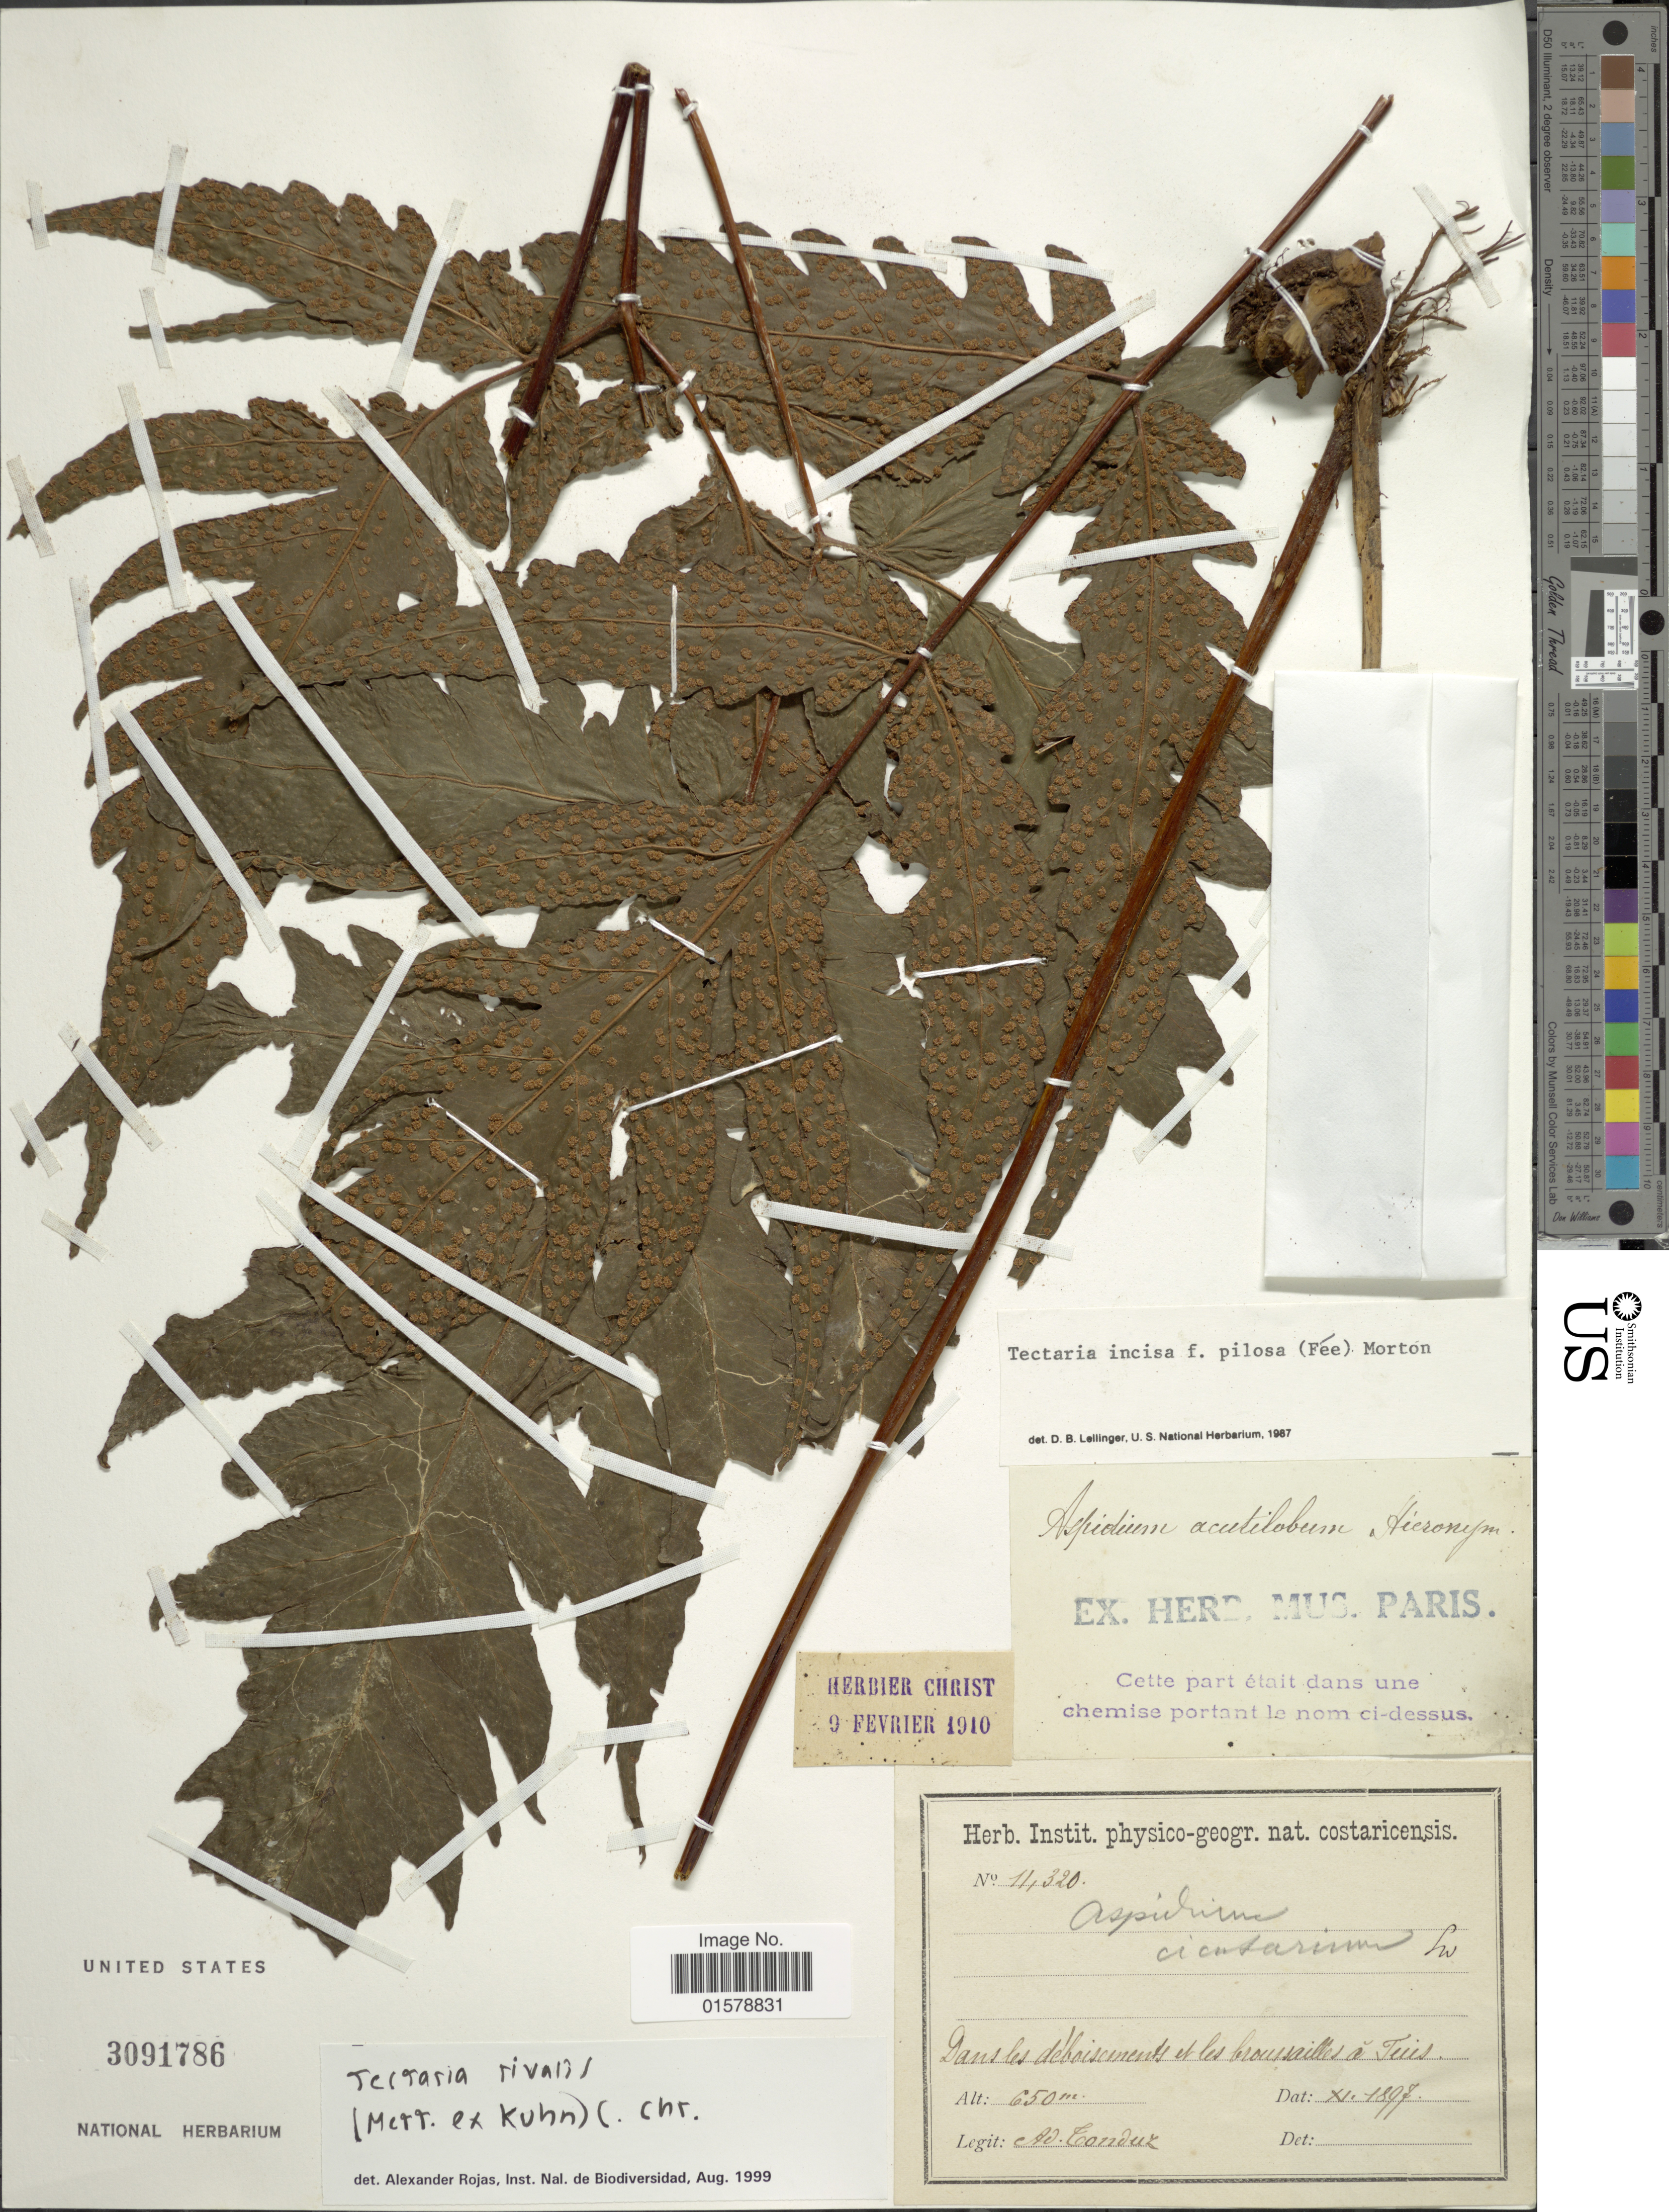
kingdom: Plantae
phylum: Tracheophyta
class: Polypodiopsida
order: Polypodiales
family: Tectariaceae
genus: Tectaria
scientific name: Tectaria rivalis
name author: (Mett. ex Kuhn) C. Chr.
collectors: A. Tonduz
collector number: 11320*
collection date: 1897-11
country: Costa Rica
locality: Dans les deboisements et les broussailles a Tuis.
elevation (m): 650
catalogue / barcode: US 3091786